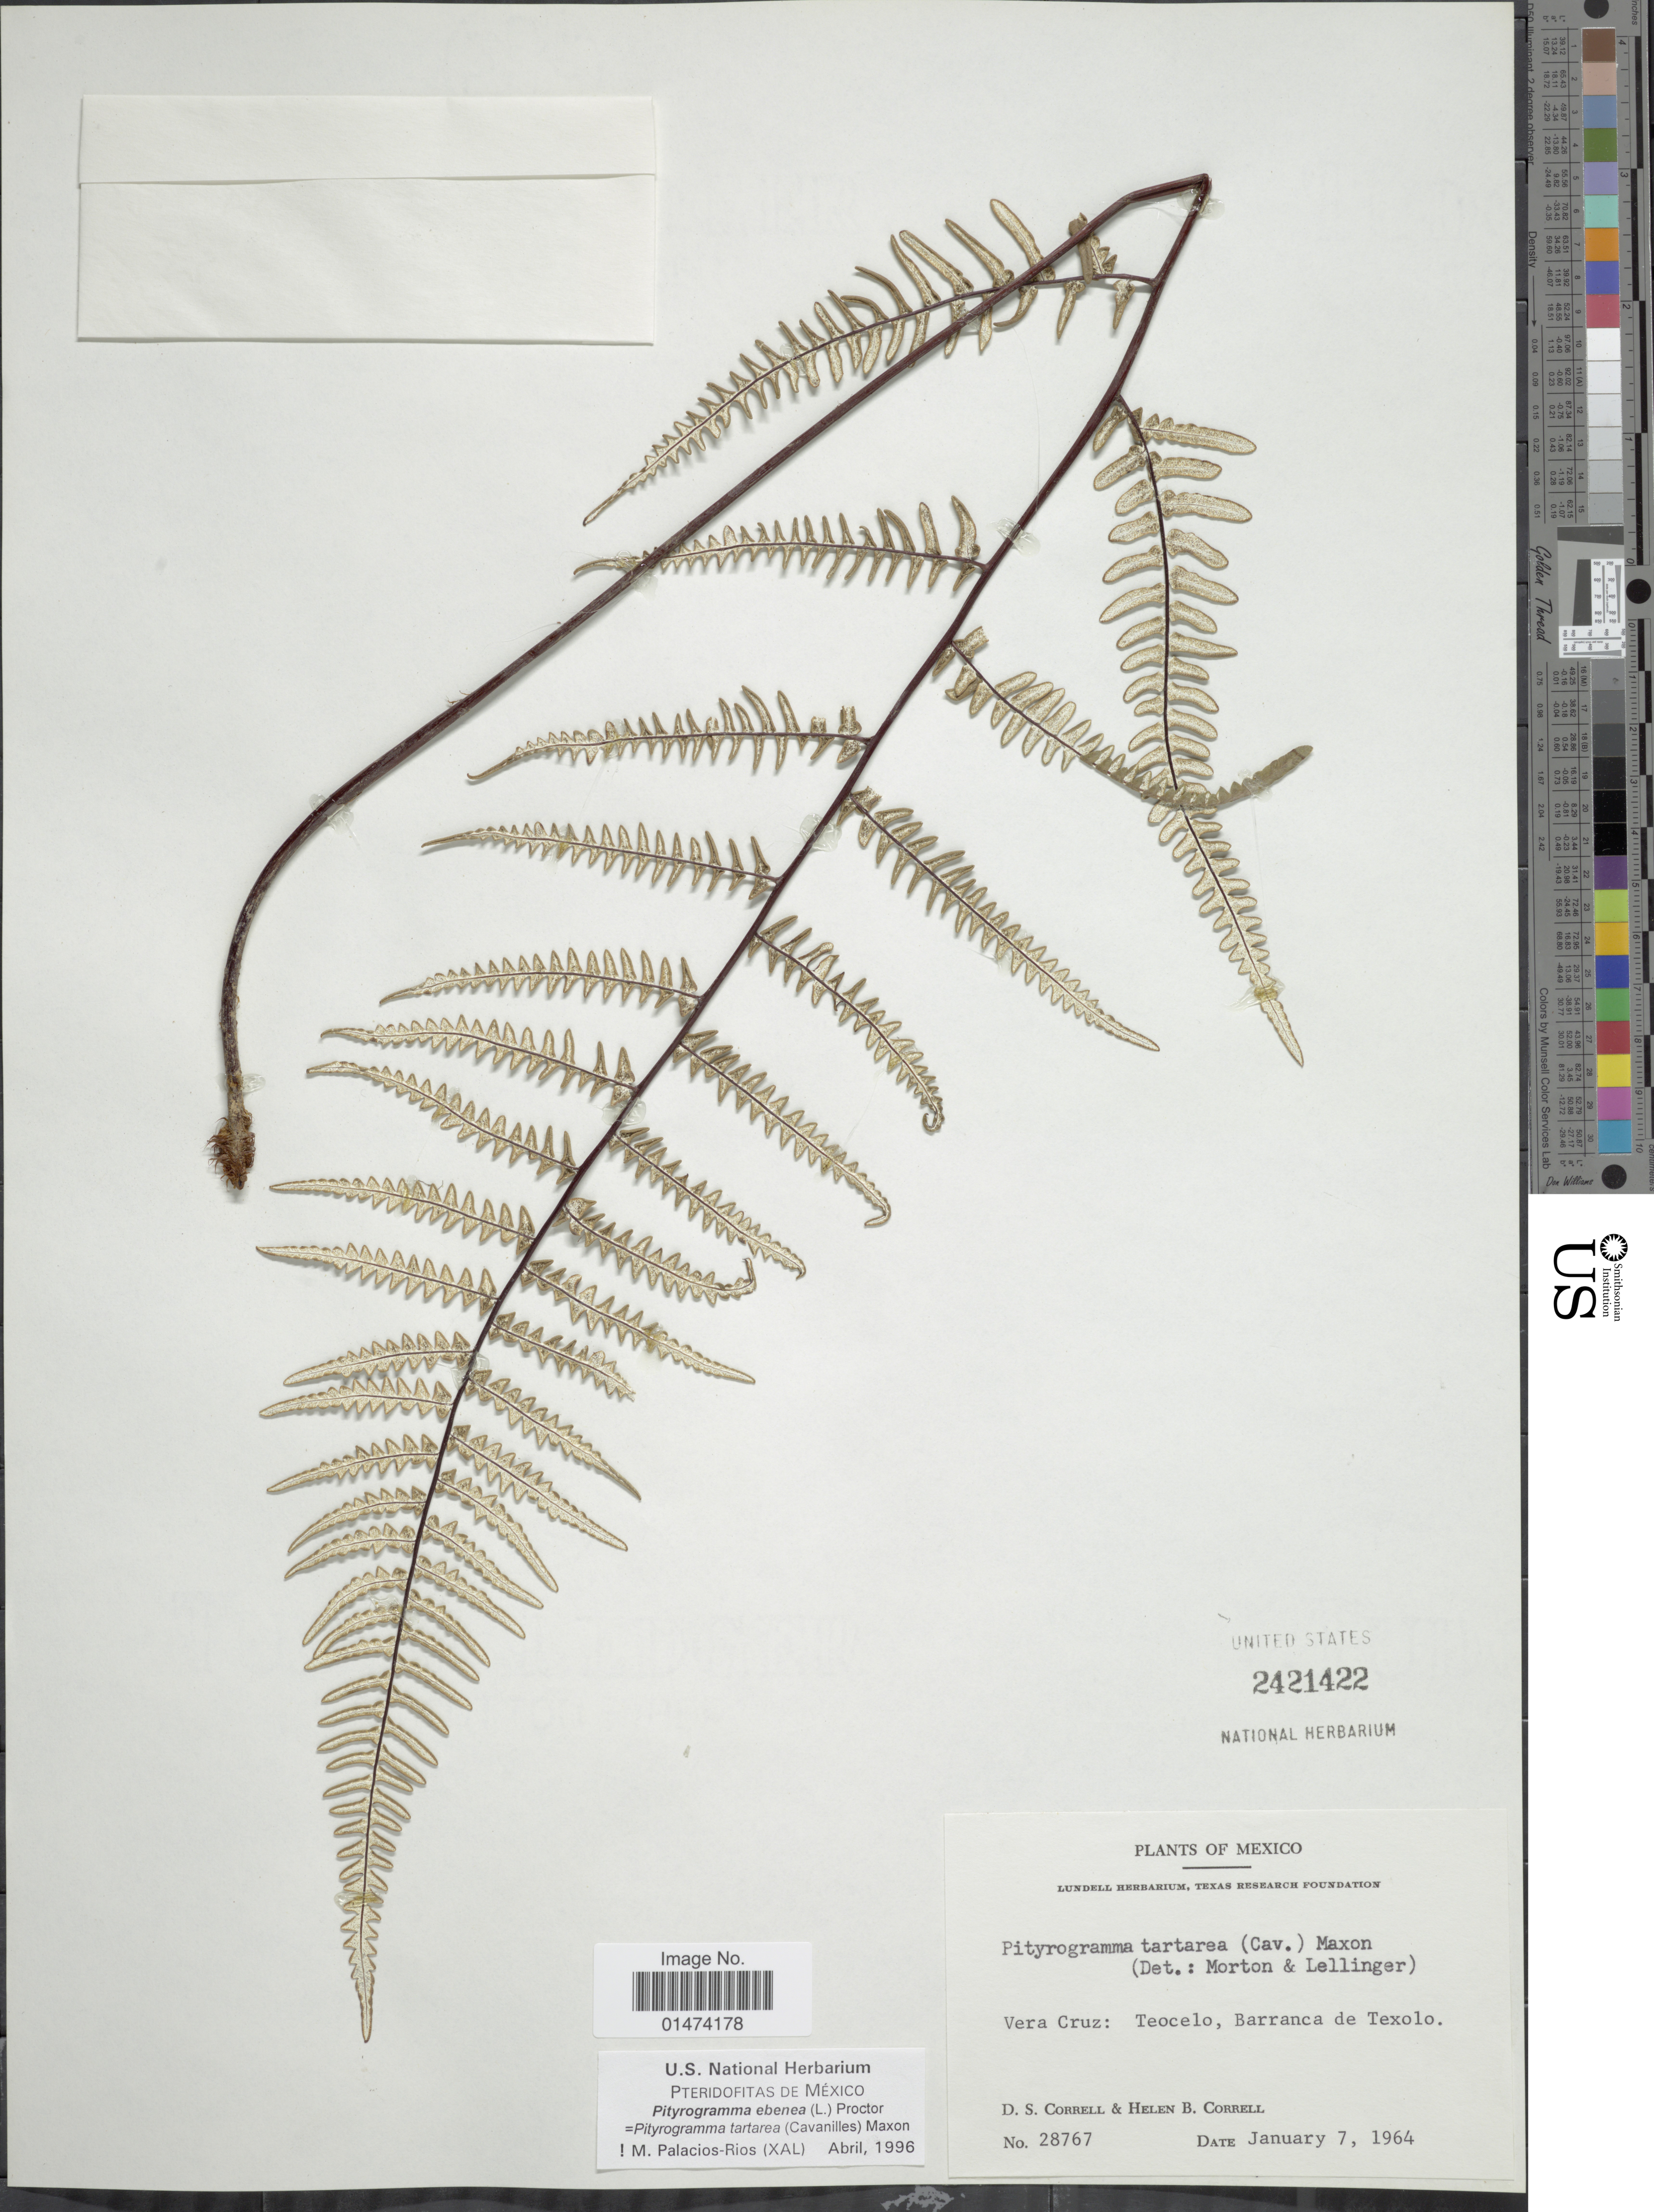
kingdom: Plantae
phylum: Tracheophyta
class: Polypodiopsida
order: Polypodiales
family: Pteridaceae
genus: Pityrogramma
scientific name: Pityrogramma tartarea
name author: (Cav.) Maxon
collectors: D. S. Correll & H. Correll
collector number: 28767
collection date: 1964-01-07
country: Mexico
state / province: Veracruz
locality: Teocelo, Barranca de Texolo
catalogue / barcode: US 2421422